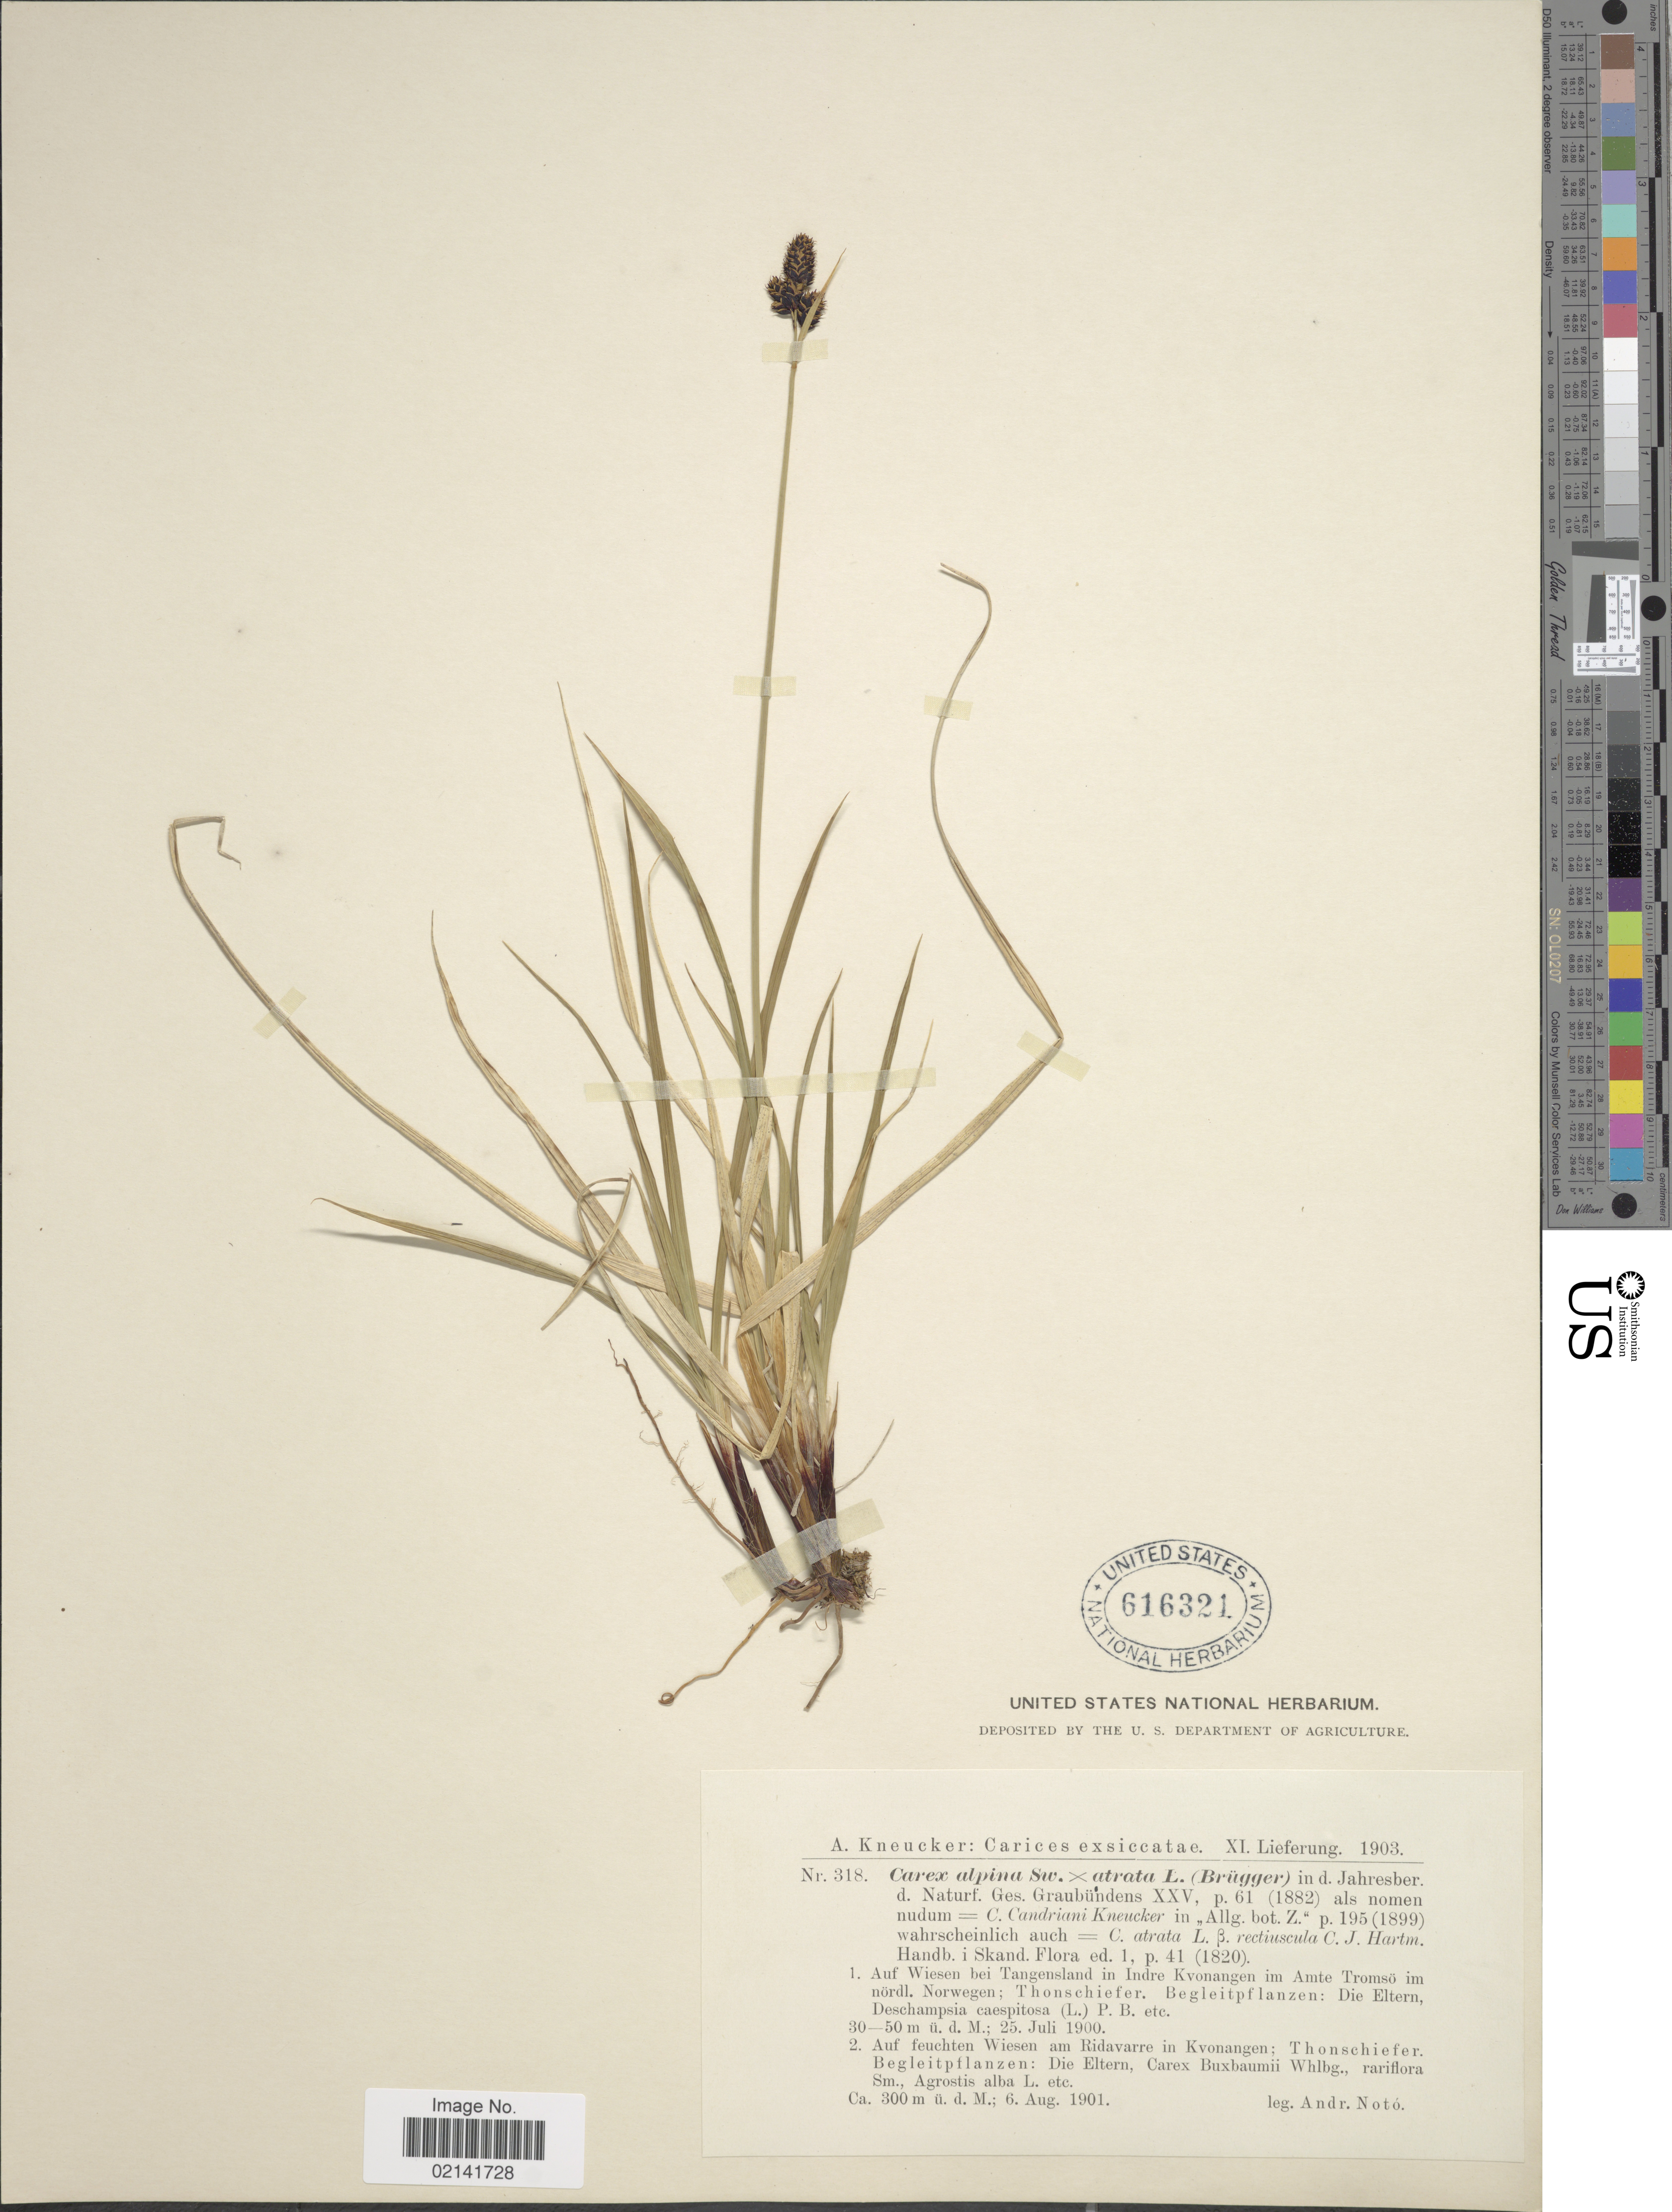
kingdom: Plantae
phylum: Tracheophyta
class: Liliopsida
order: Poales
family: Cyperaceae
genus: Carex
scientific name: Carex norvegica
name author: Retz.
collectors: A. Noto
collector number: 318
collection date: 1900-07-25/1901-08-06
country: Norway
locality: Carices, Auf Wiesen bei Tangensland in Indre Kvonangen im Amte Tromso im nordl. Norwegen; Thonschiefer, Auf feuchten Wiesen am Ridavarre in Kvonangen; Thonschiefer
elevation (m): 30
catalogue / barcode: US 616321